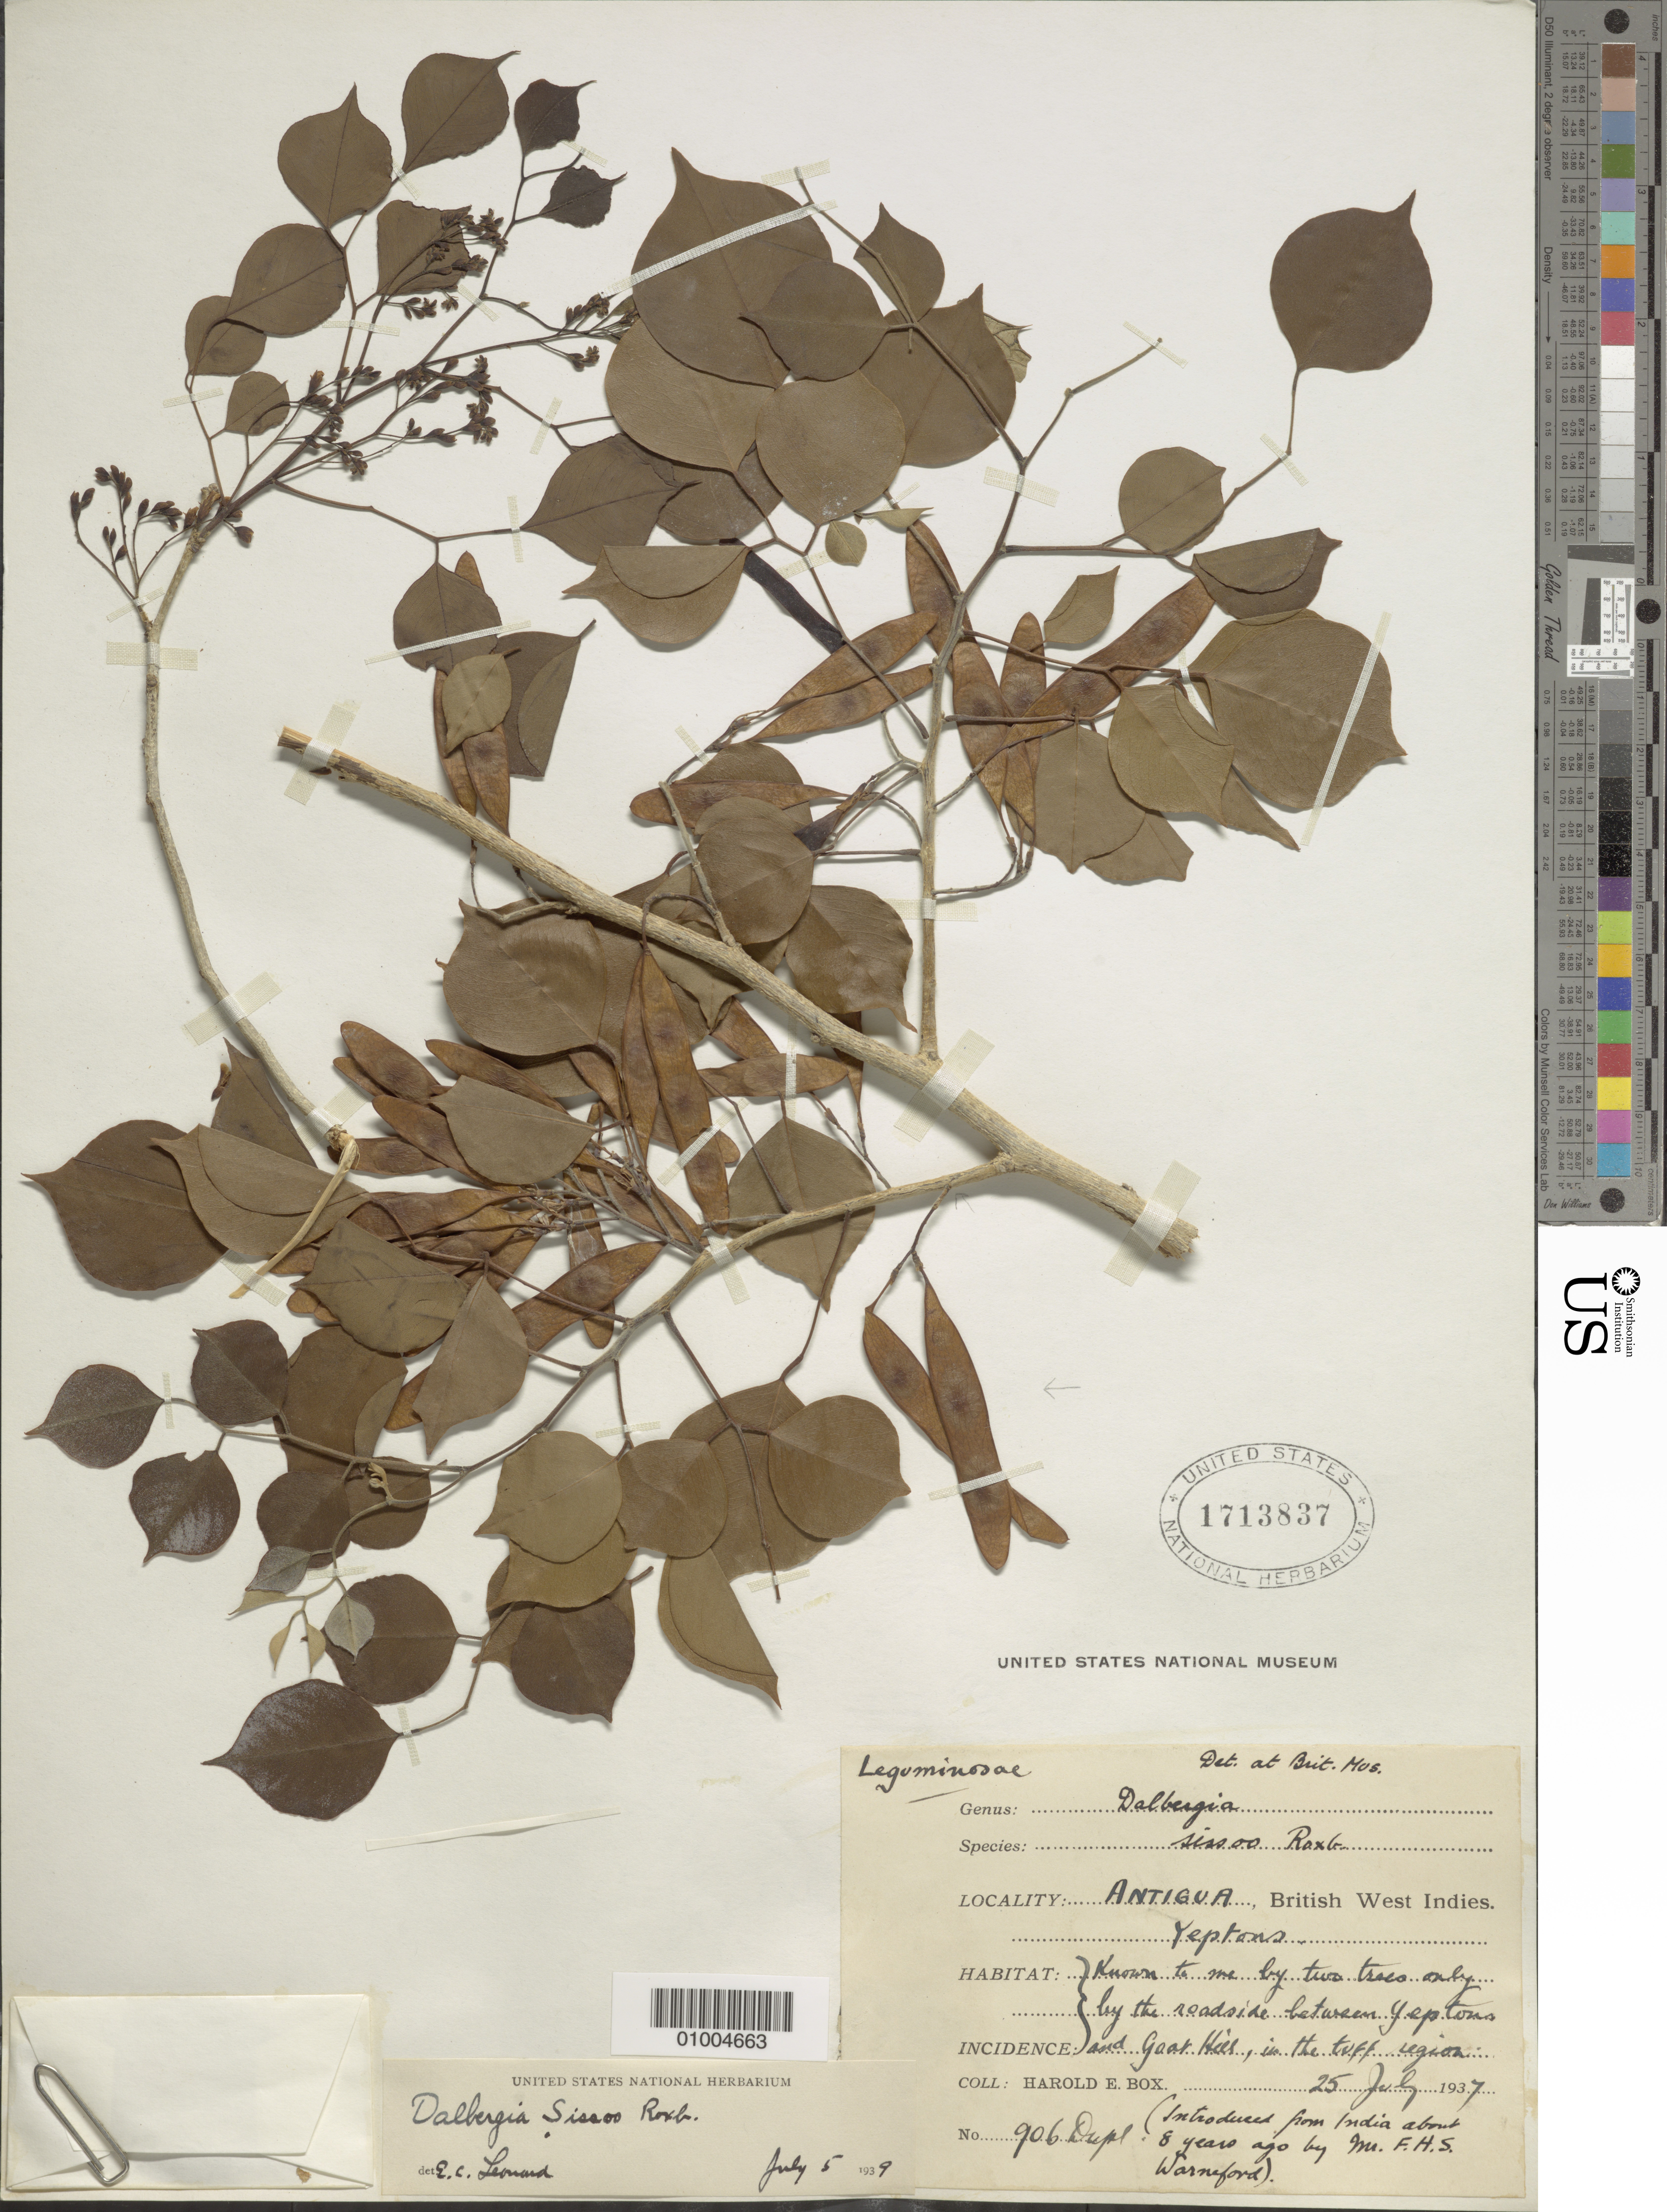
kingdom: Plantae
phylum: Tracheophyta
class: Magnoliopsida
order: Fabales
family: Fabaceae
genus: Dalbergia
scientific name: Dalbergia sissoo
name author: Roxb.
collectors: H. E. Box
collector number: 906 Dupl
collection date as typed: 25 Jul 1937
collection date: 1937-07-25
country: Antigua and Barbuda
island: Antigua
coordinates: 0 N, 0 E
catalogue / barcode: US 1713837